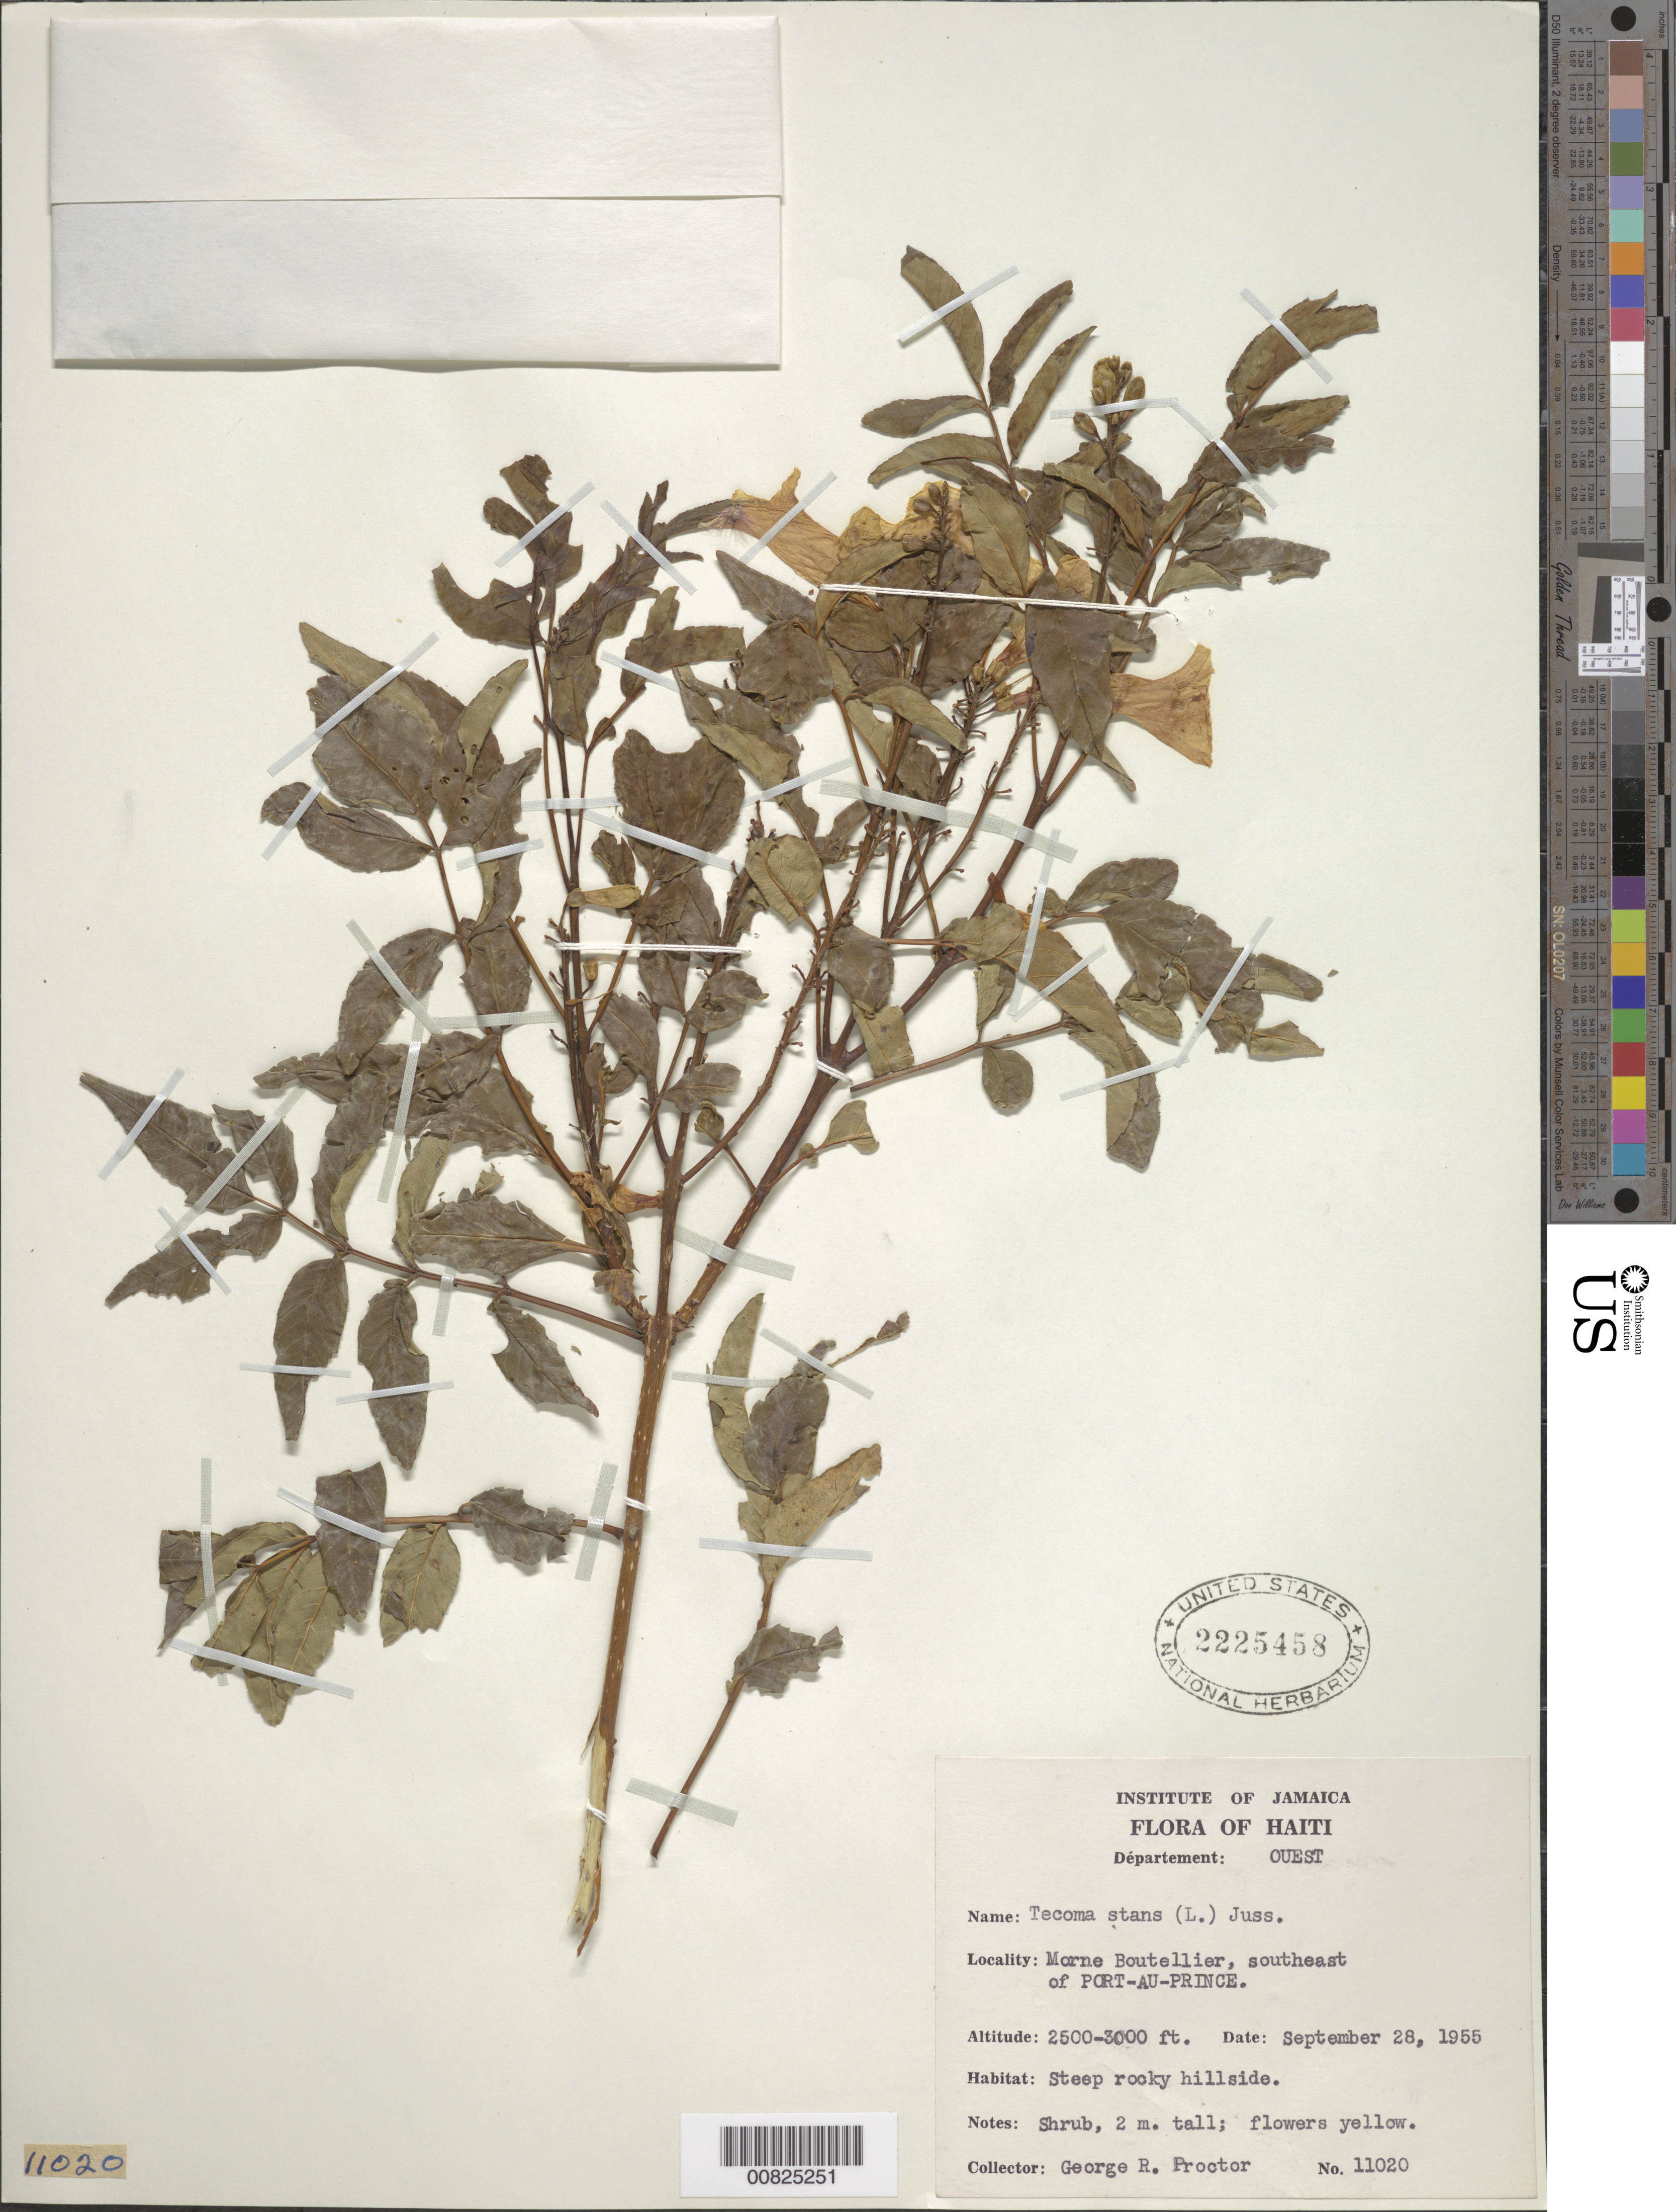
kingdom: Plantae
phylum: Tracheophyta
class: Magnoliopsida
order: Lamiales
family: Bignoniaceae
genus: Tecoma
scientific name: Tecoma stans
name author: (L.) Juss. ex Kunth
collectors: G. R. Proctor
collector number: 11020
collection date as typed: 28 Sep 1955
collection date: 1955-09-28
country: Haiti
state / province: Ouest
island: Hispaniola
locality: Morne Boutellier, SE of Port-au-Prince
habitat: Steep rocky hillside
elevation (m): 762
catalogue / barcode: US 2225458